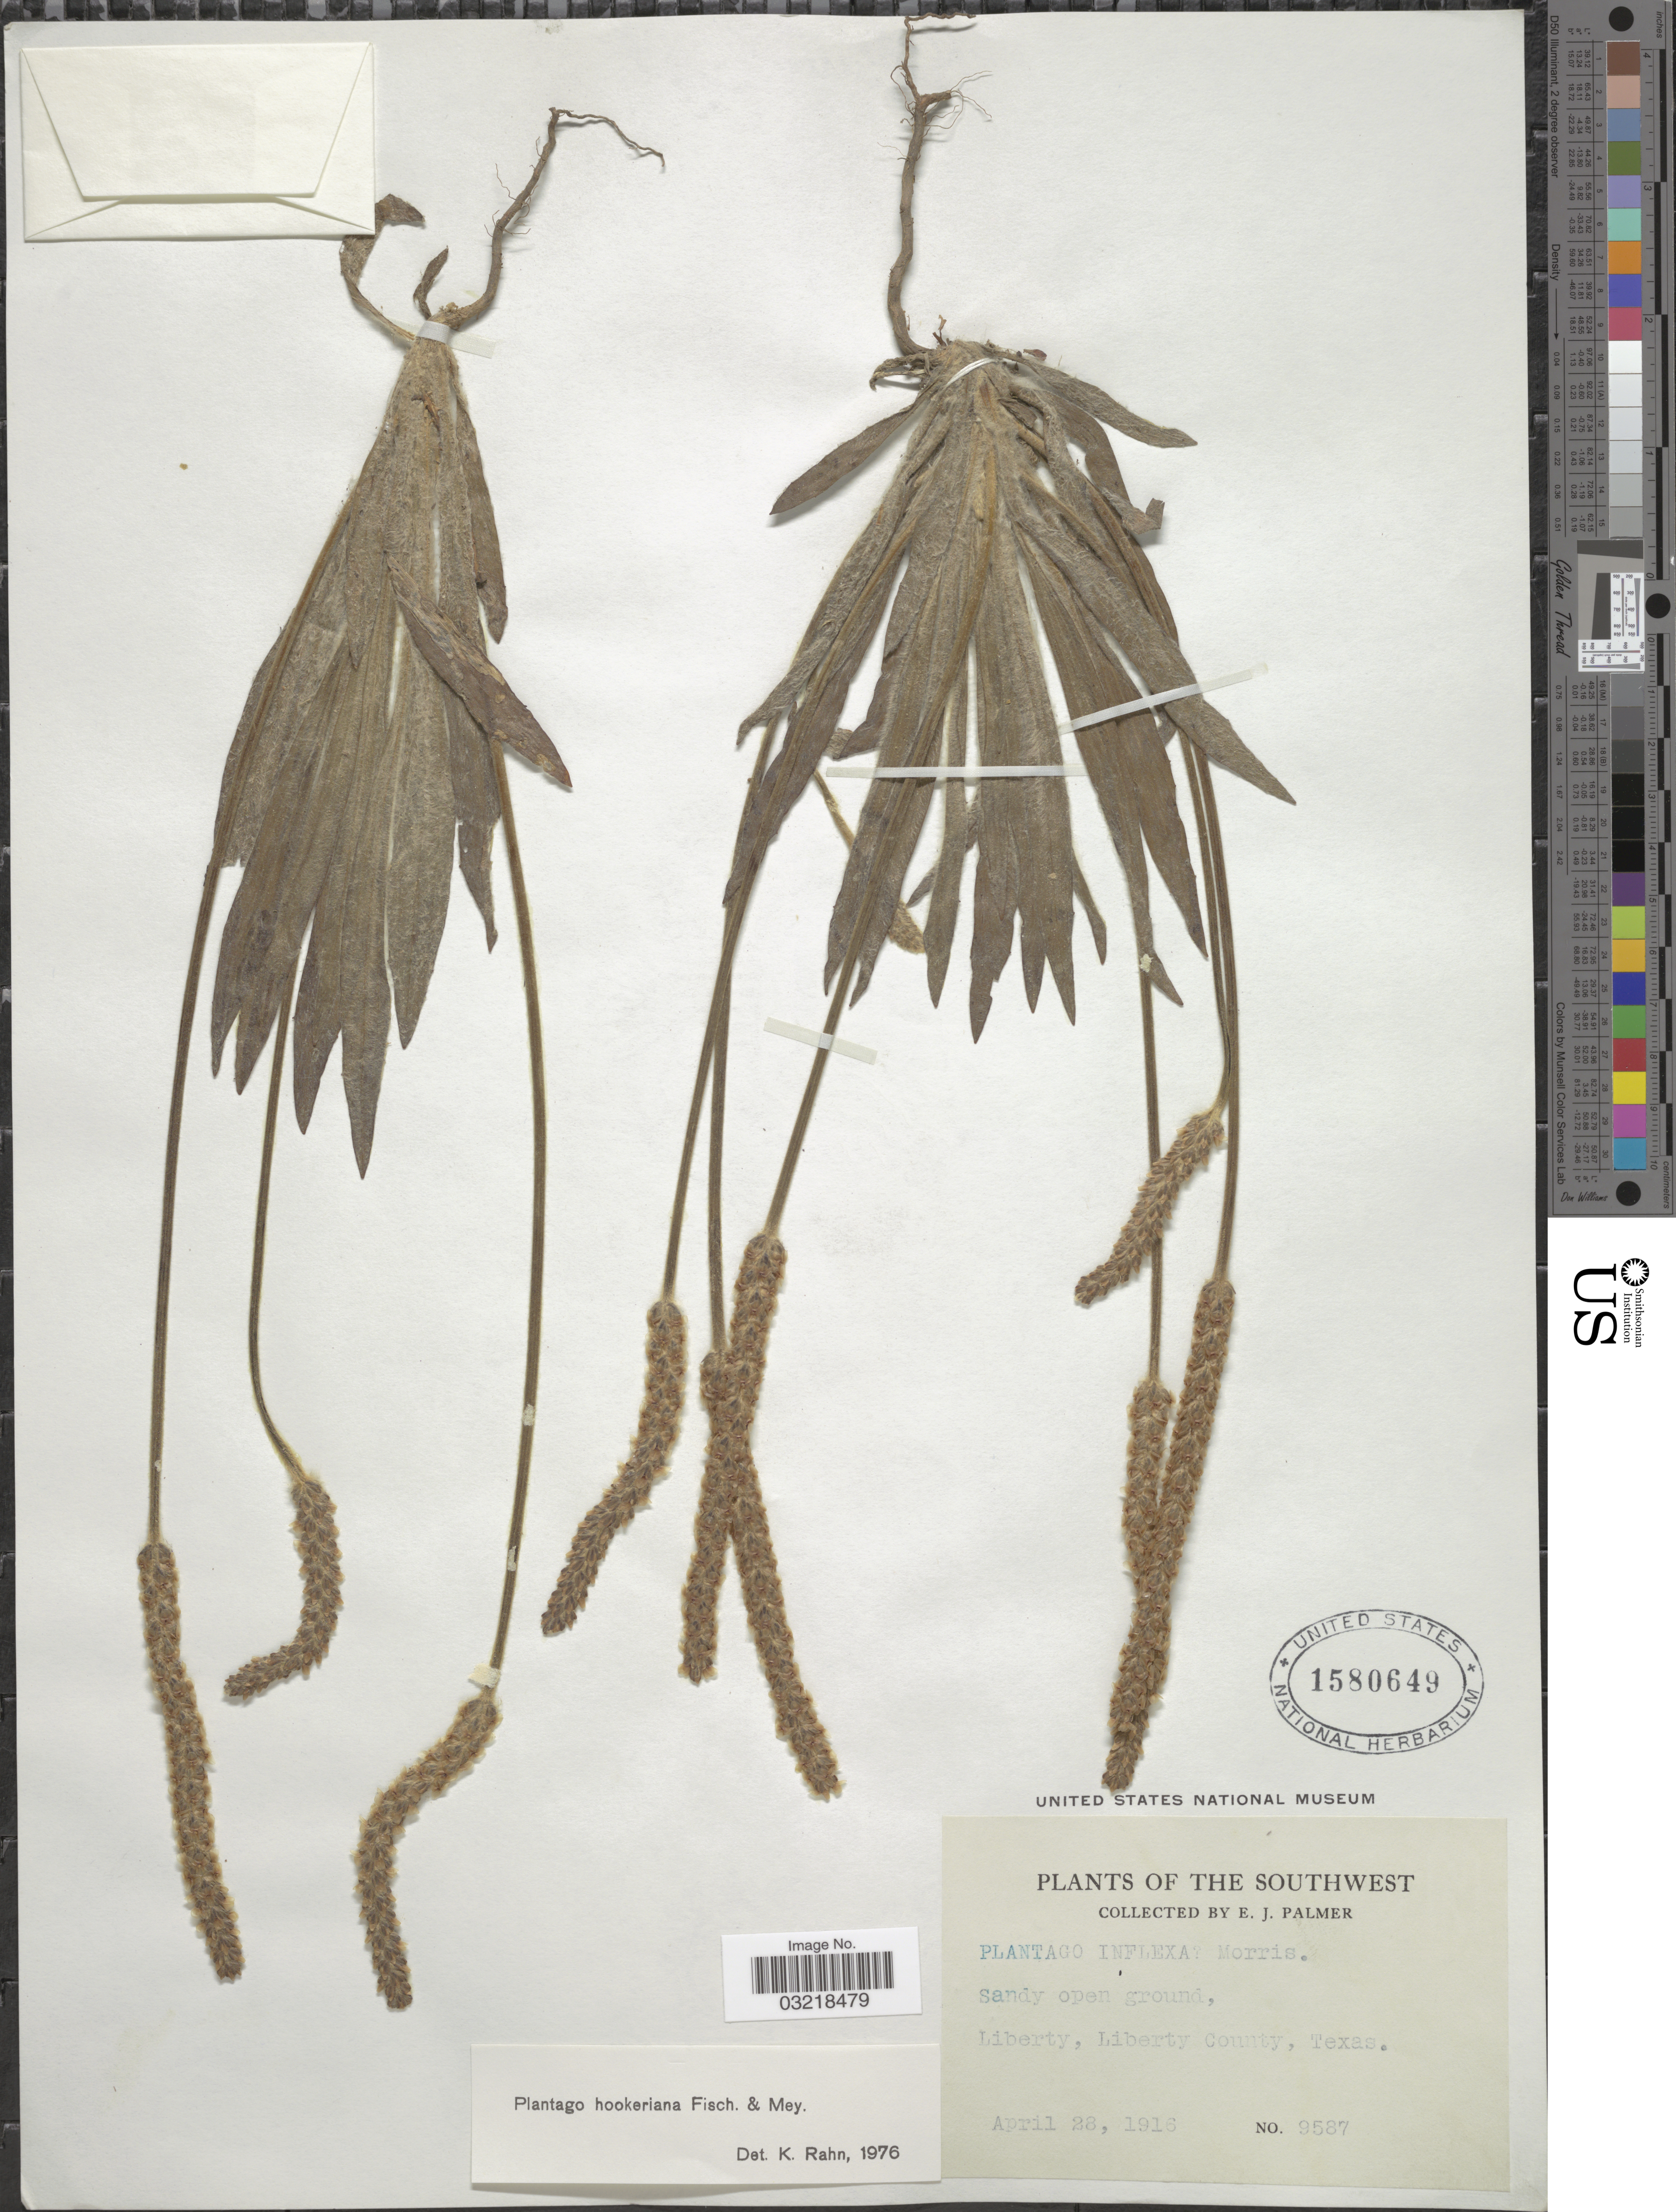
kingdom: Plantae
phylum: Tracheophyta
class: Magnoliopsida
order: Lamiales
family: Plantaginaceae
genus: Plantago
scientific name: Plantago hookeriana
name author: Fisch. & C.A. Mey.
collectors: E. J. Palmer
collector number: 9587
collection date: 1916-04-28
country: United States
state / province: Texas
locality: The Southwest. Liberty, Liberty County.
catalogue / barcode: US 1580649